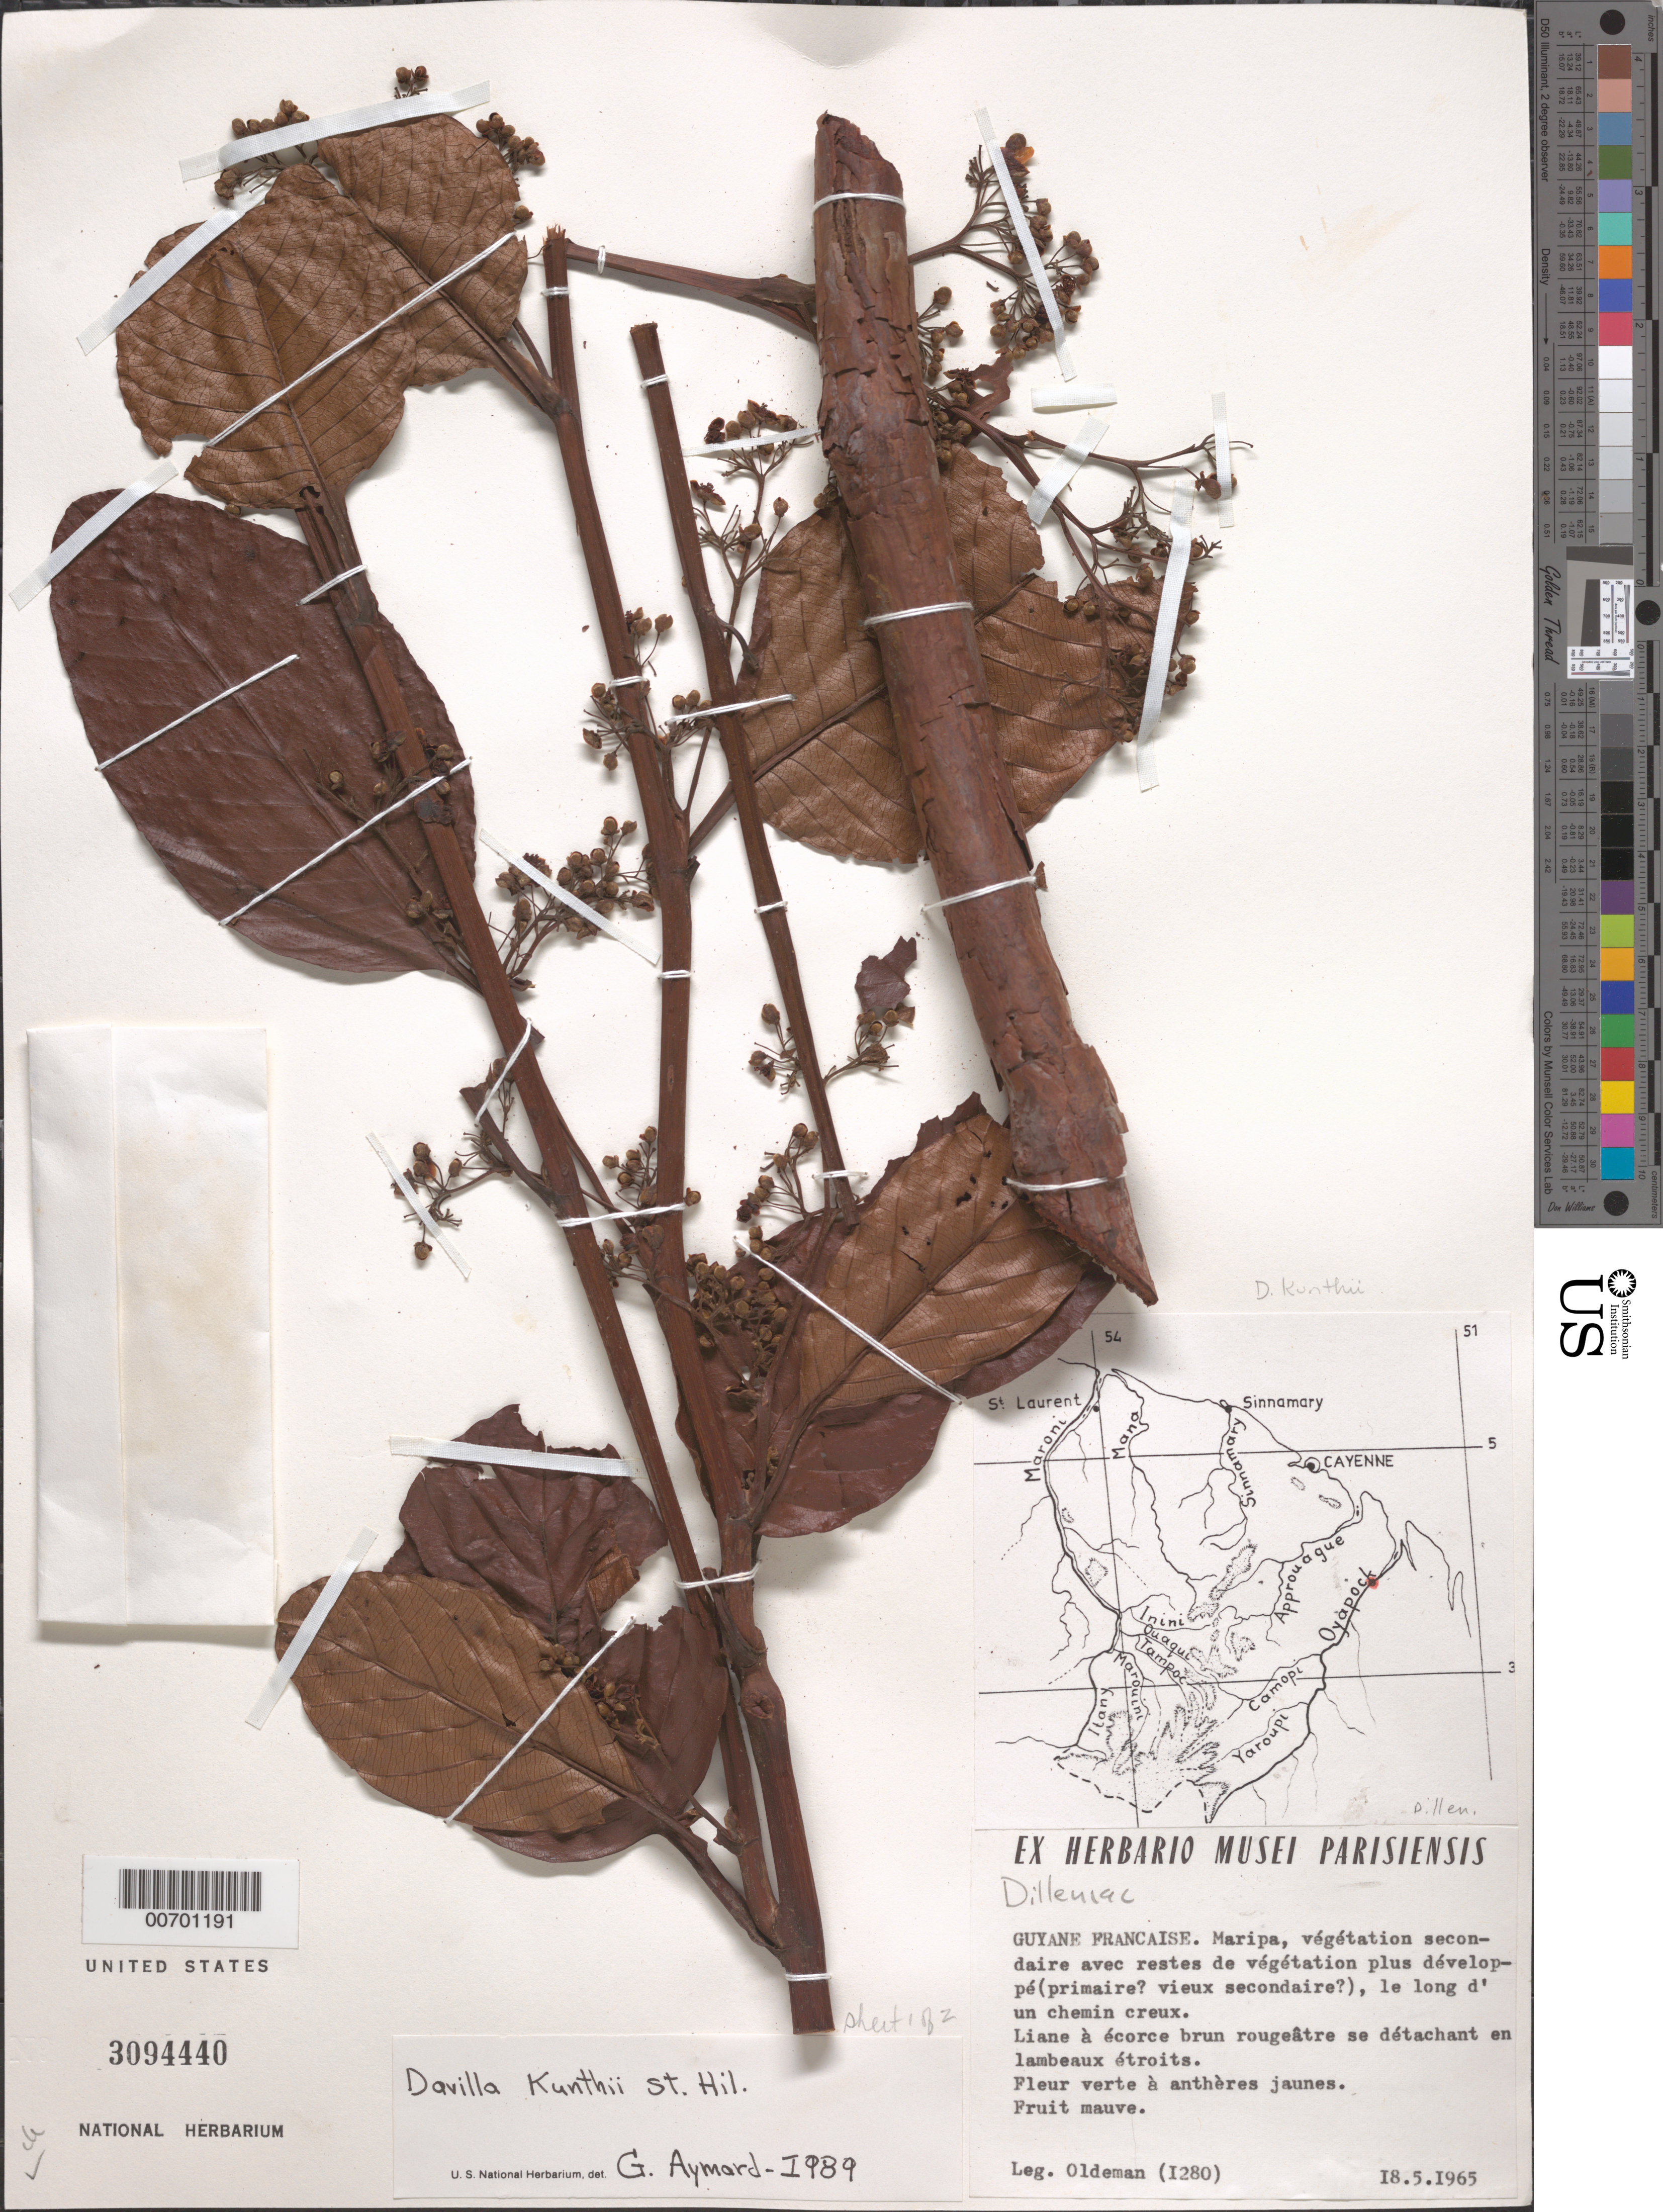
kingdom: Plantae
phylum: Tracheophyta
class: Magnoliopsida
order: Dilleniales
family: Dilleniaceae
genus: Davilla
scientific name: Davilla kunthii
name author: A. St.-Hil.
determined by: Kelloff, Carol L., (US), Smithsonian Institution - National Museum of Natural History (UNITED STATES)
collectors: R. Oldeman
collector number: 1280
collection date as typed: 18-May-65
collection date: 1965-05-18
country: French Guiana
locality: Maripa, Bas-Oyapock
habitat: Végétation secondaire avec restes de vegetation plus developpe(primaire? Vieux secondaire?)le longd'un chemin creux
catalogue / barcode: US 3094440